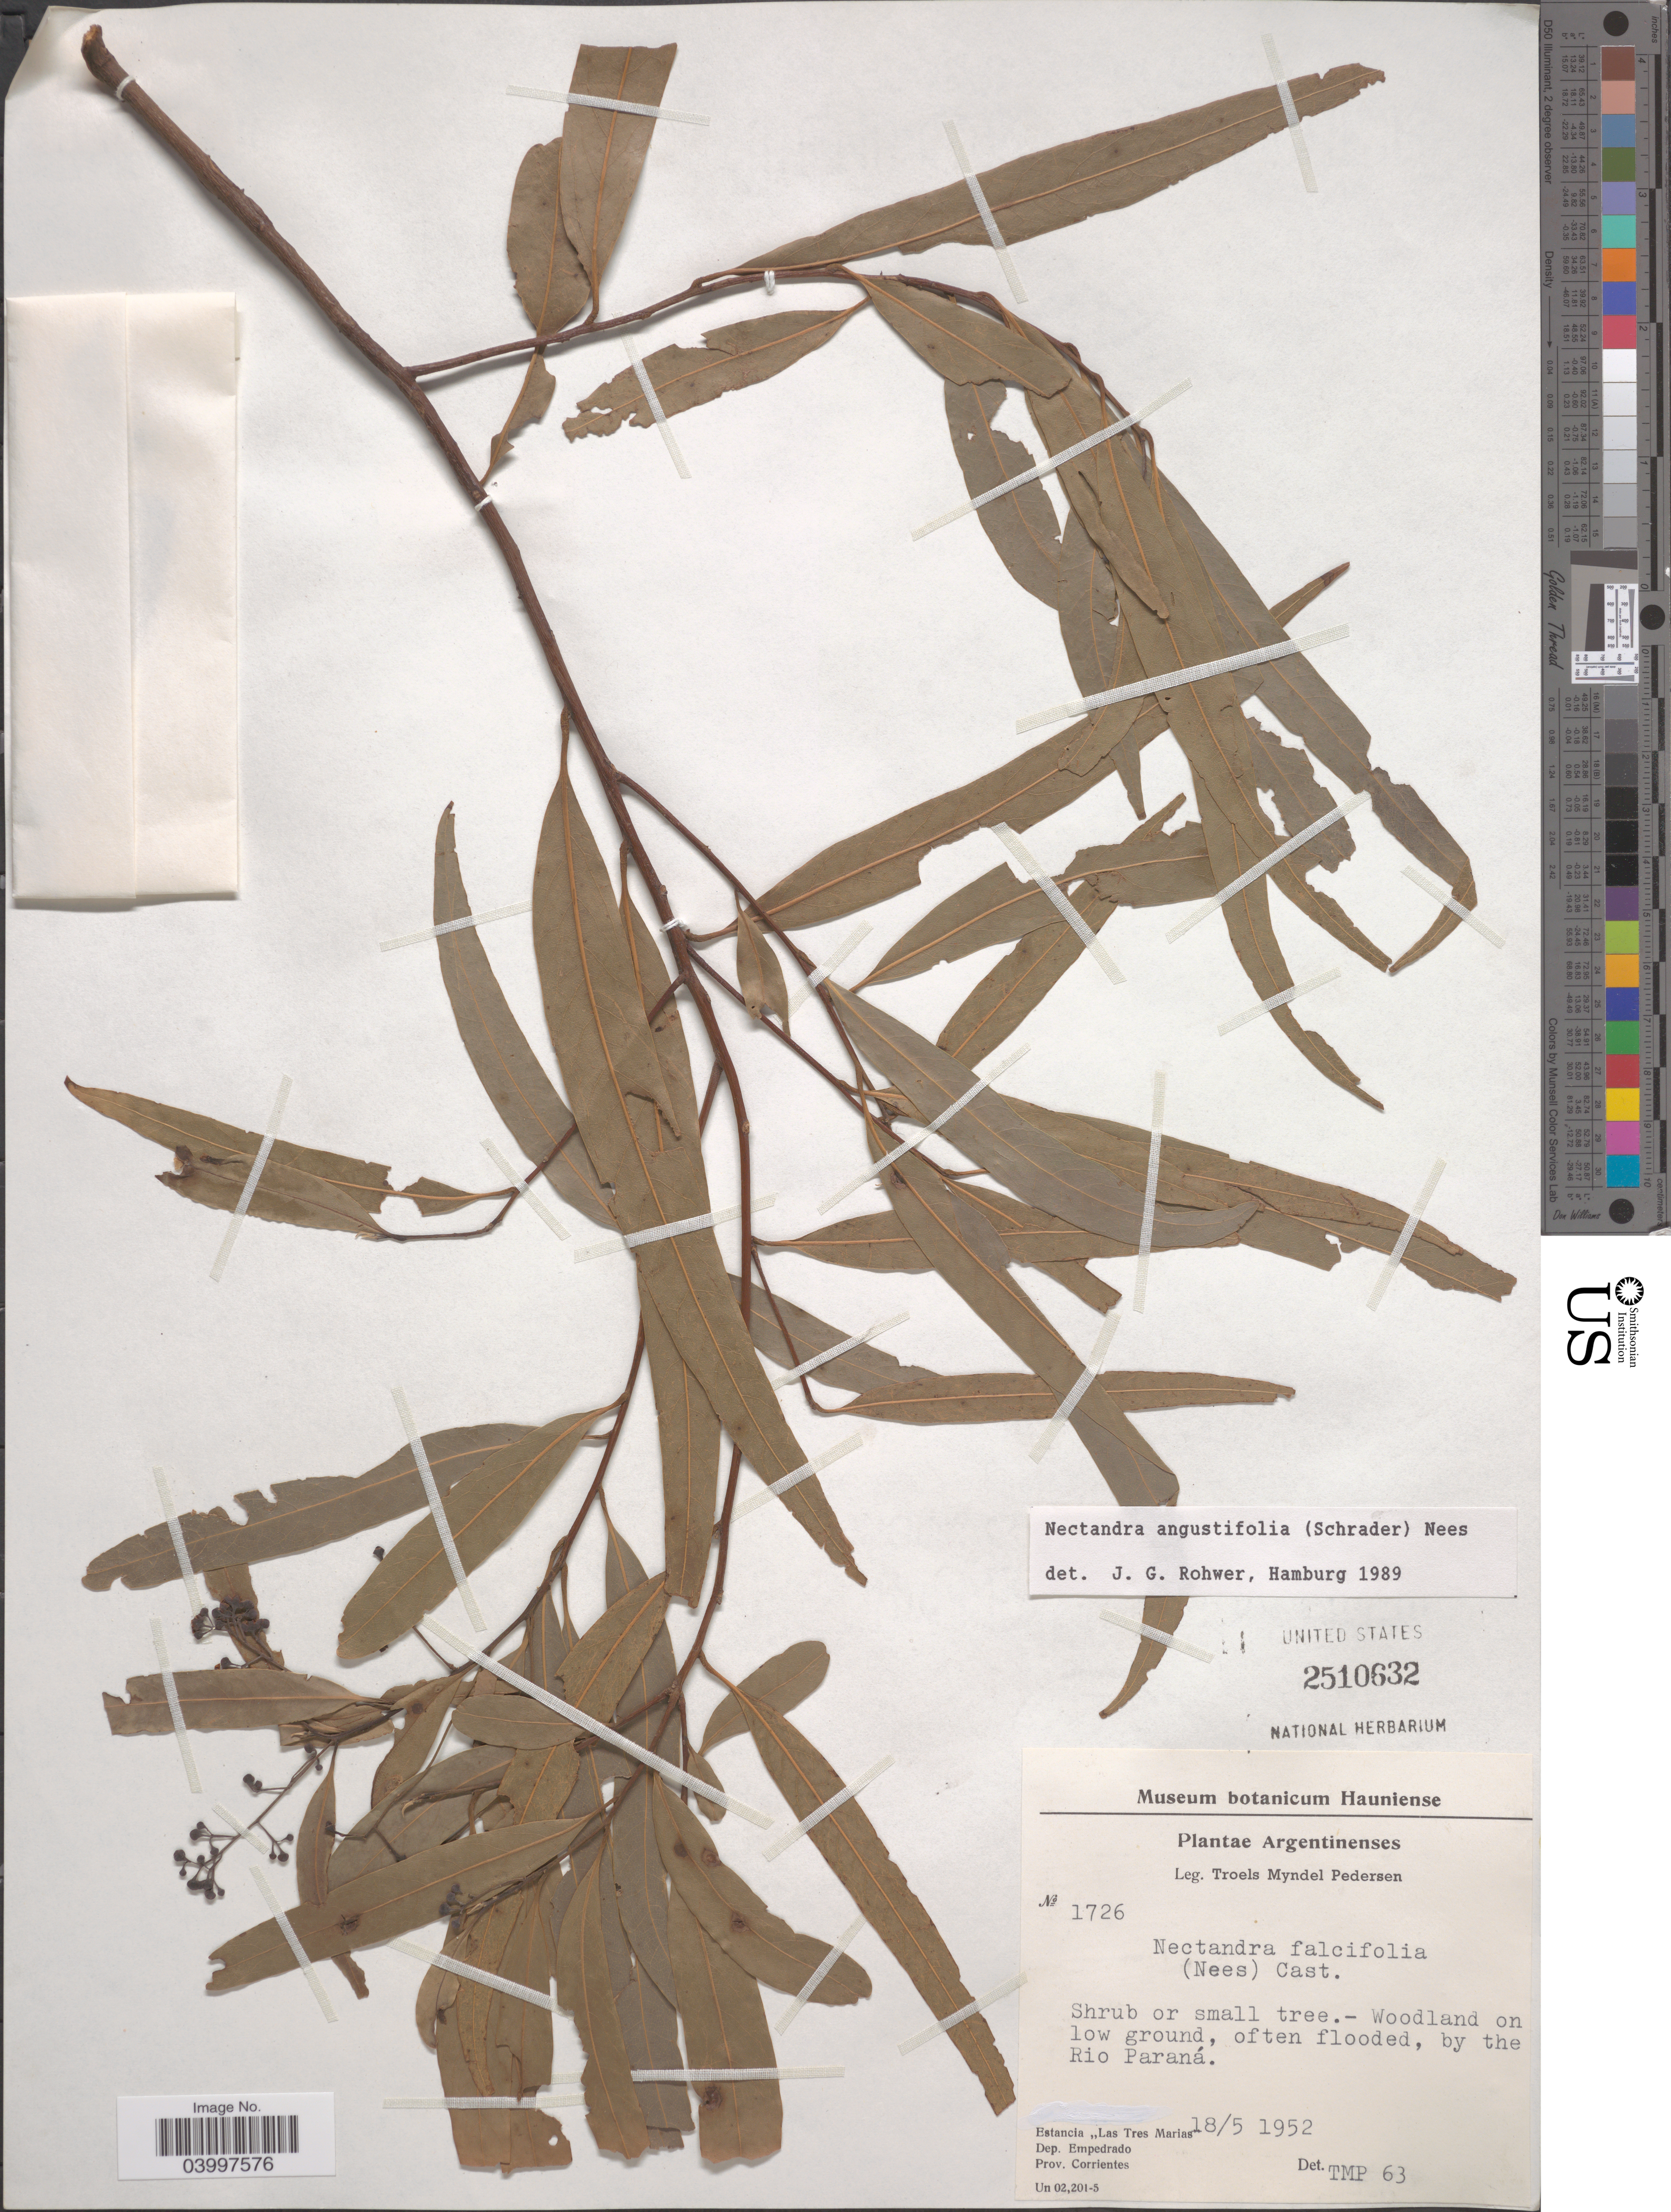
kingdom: Plantae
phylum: Tracheophyta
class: Magnoliopsida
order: Laurales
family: Lauraceae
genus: Nectandra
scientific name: Nectandra angustifolia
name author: (Schrad.) Nees & Mart.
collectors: T. Pederson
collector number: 1726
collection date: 1952-05-18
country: Argentina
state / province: Corrientes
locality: Woodland on low ground, often flooded, by the Rio Paraná. Estancia "Las Tres Marias". Dep. Empedrado.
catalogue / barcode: US 2510632